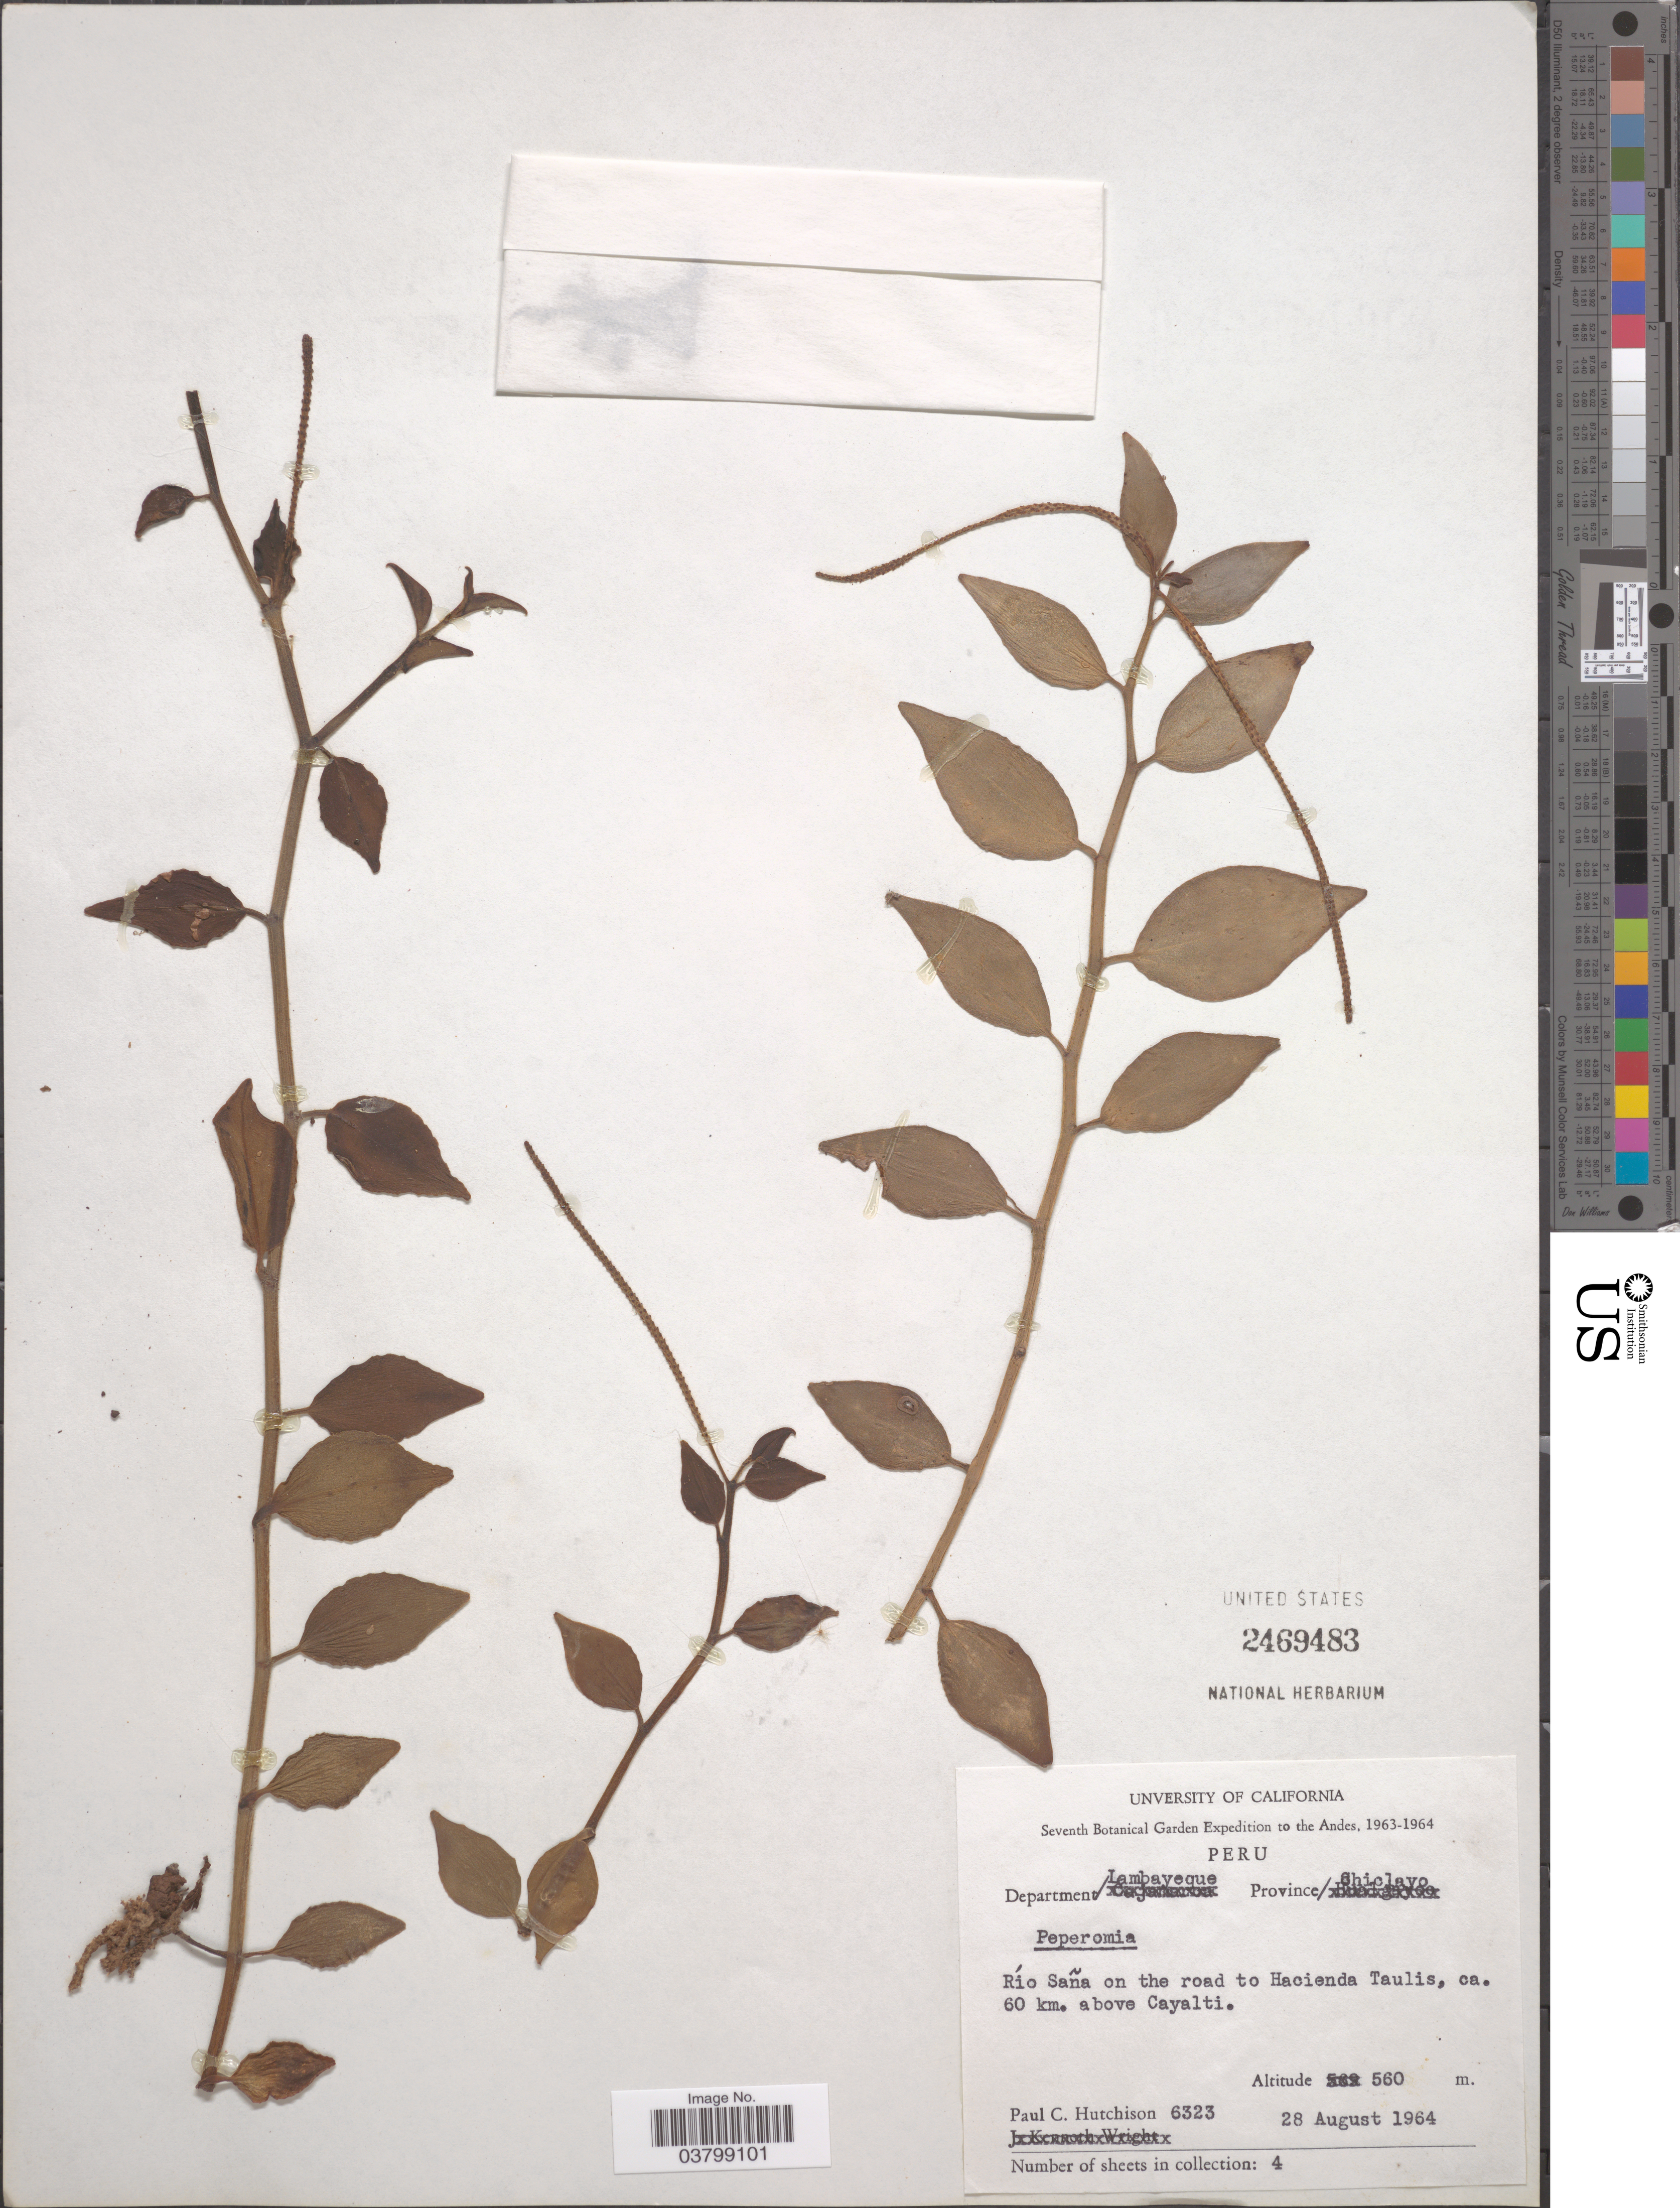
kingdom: Plantae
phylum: Tracheophyta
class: Magnoliopsida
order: Piperales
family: Piperaceae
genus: Peperomia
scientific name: Peperomia sp.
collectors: P. C. Hutchison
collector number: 6323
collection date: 1964-08-28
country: Peru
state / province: Lambayeque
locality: The Andes. Department Lambayeque. Province Chiclayo. Río Saña on the road to Hacienda Taulis, ca. 60 km. above Cayalti.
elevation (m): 560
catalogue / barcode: US 2469483